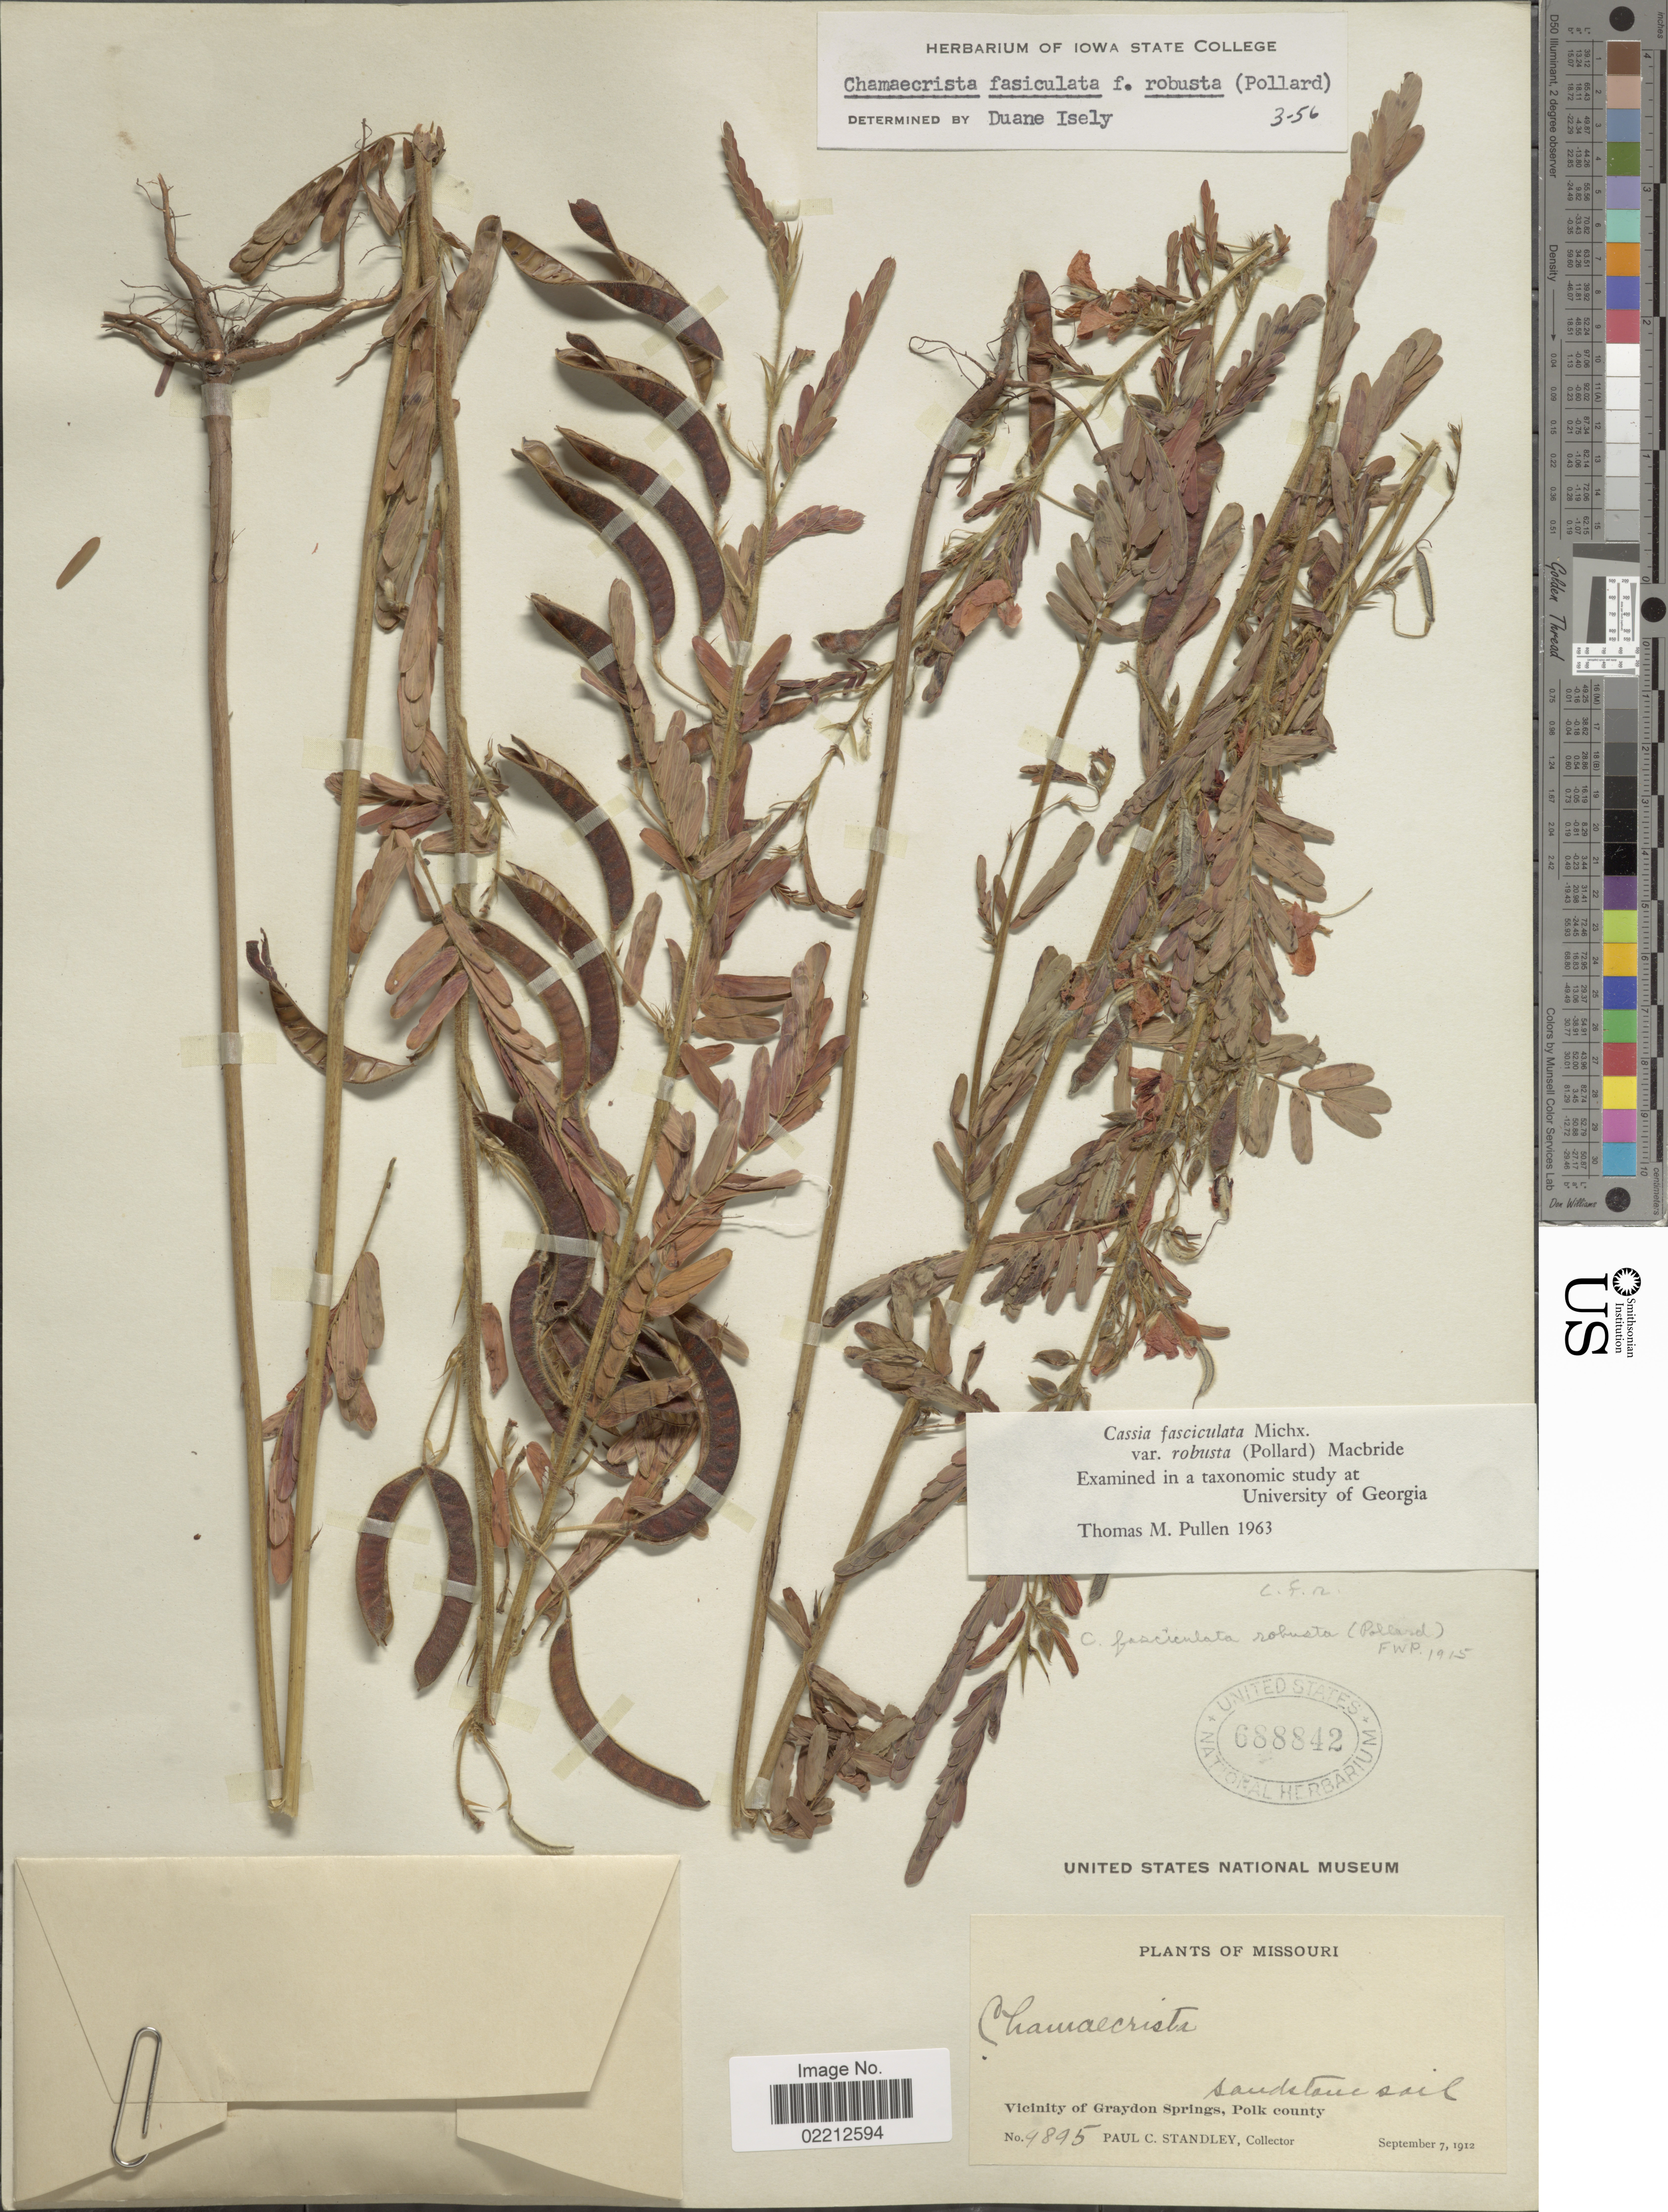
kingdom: Plantae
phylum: Tracheophyta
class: Magnoliopsida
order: Fabales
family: Fabaceae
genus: Chamaecrista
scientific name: Chamaecrista fasciculata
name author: (Michx.) Greene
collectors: P. C. Standley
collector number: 4895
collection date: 1912-09-07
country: United States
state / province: Missouri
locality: Vicinity of Graydon Springs, Polk County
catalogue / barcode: US 688842